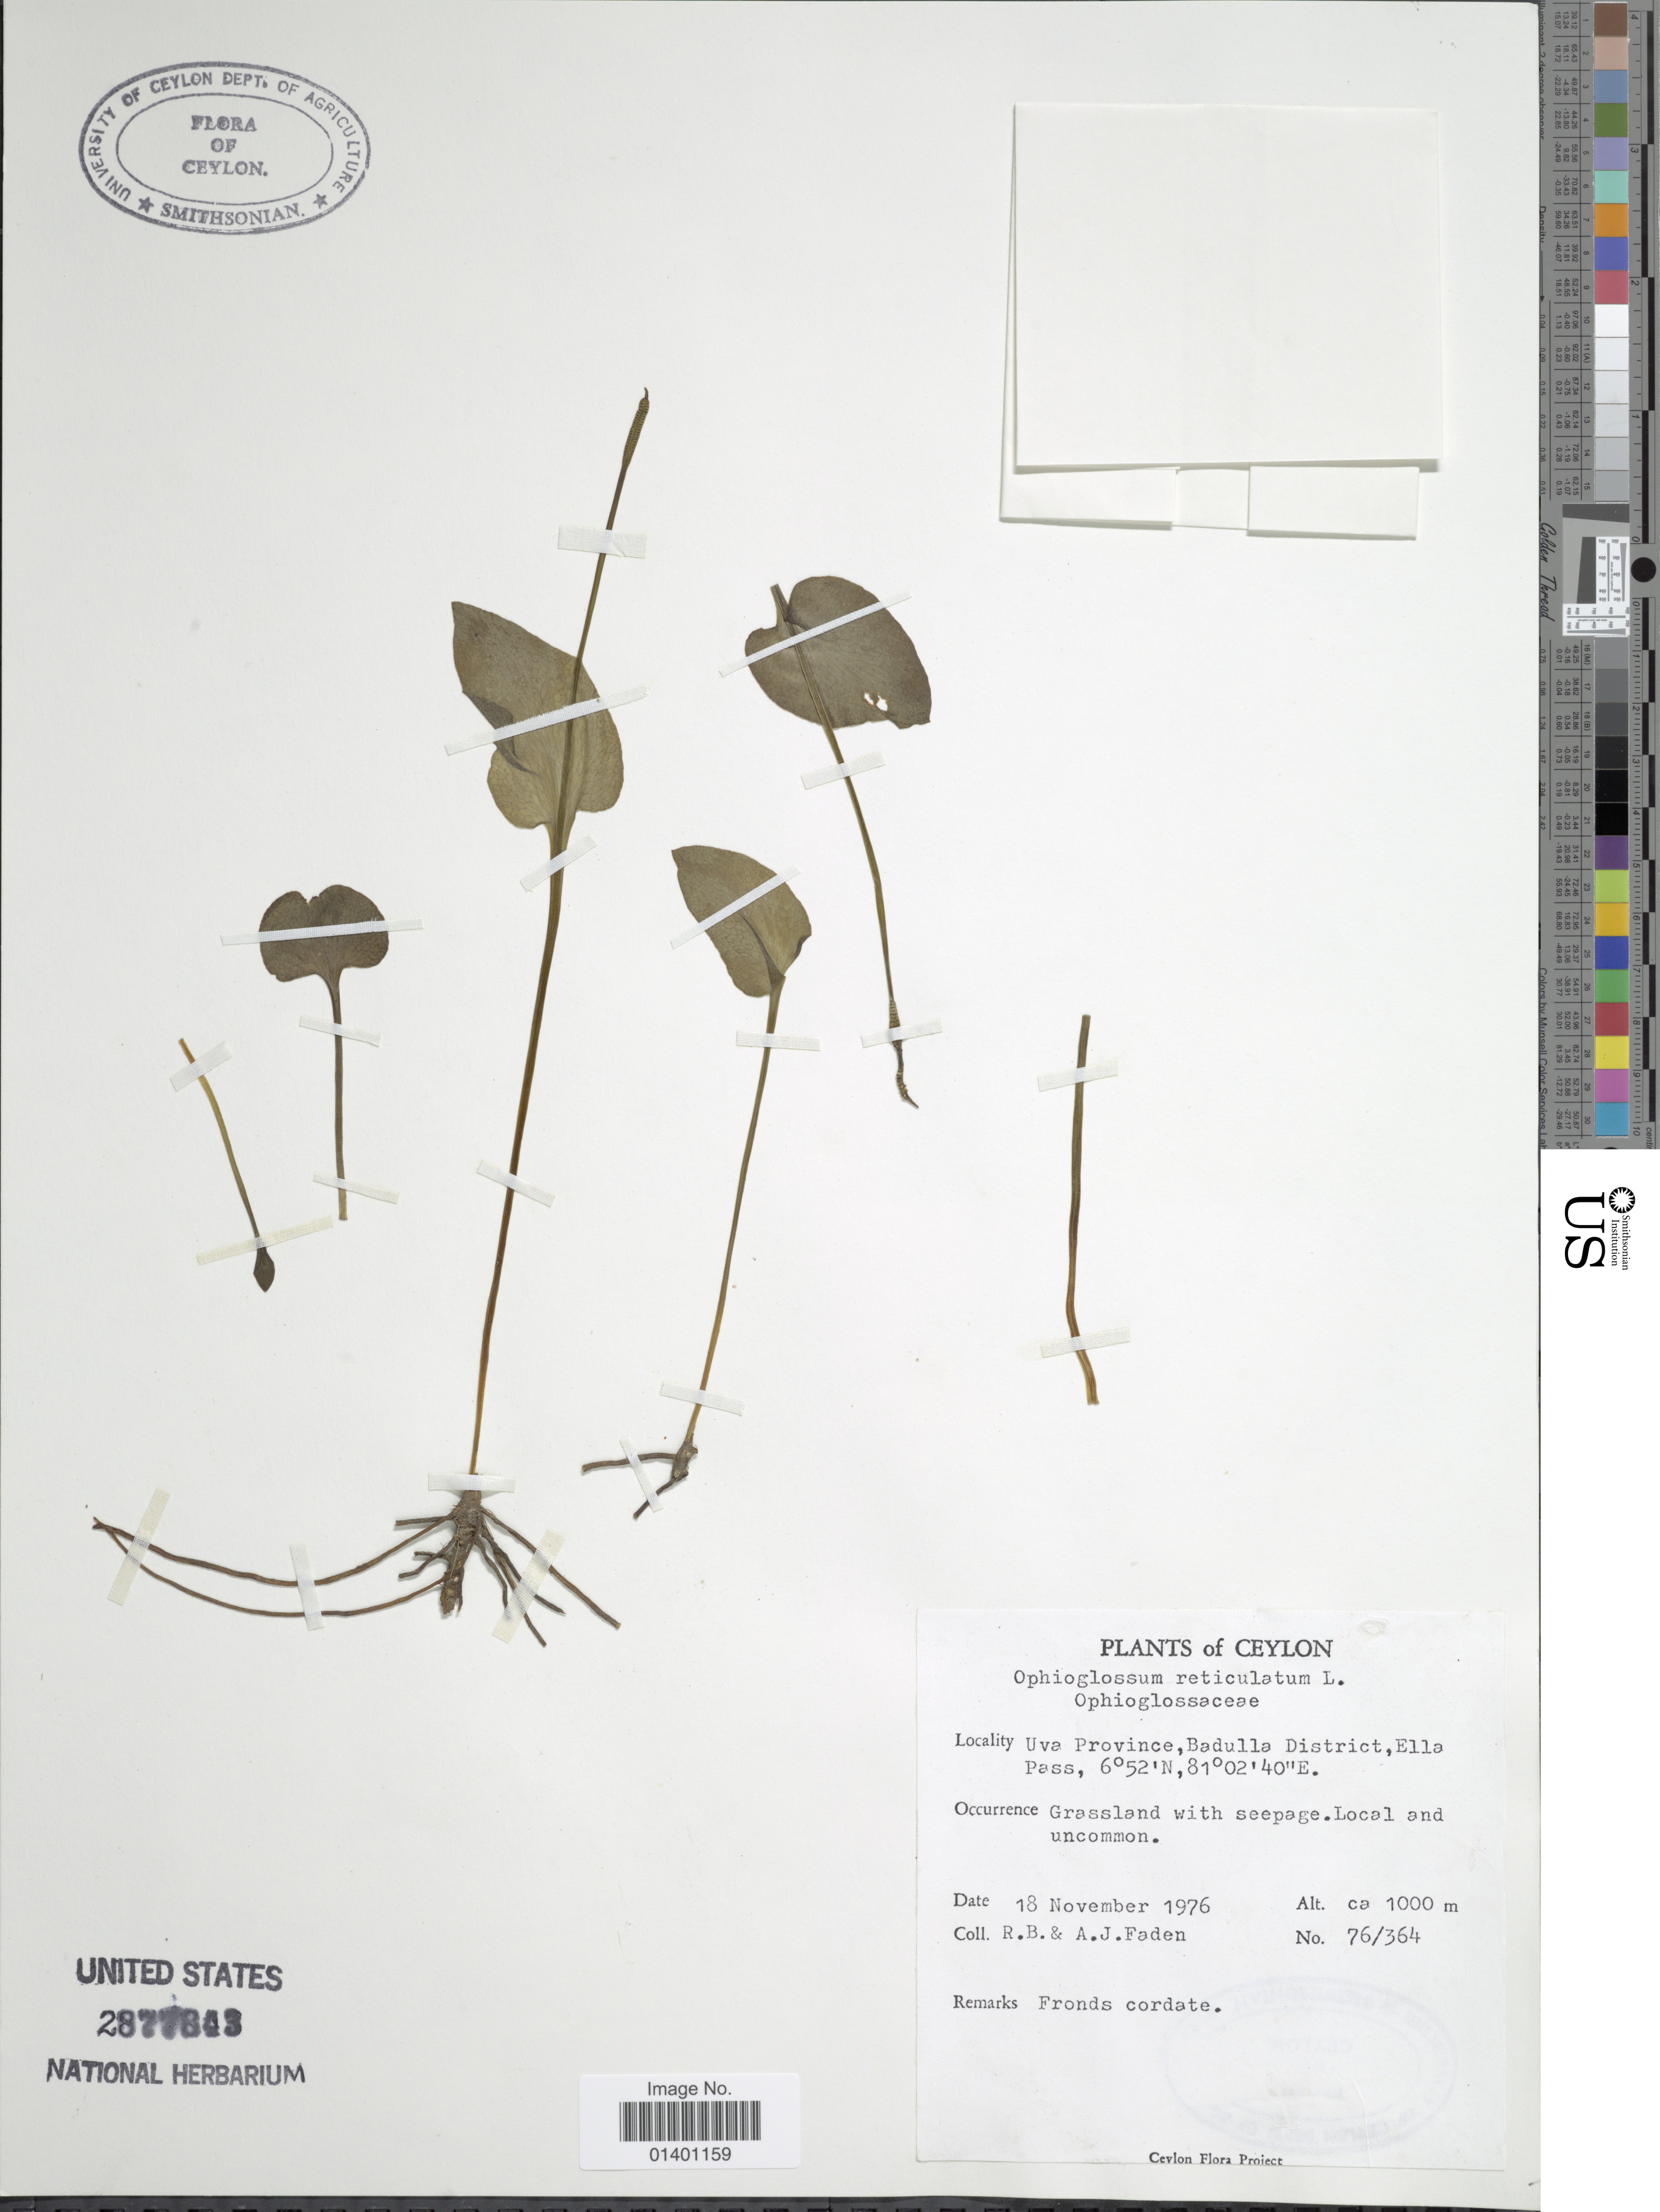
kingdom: Plantae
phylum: Tracheophyta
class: Polypodiopsida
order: Ophioglossales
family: Ophioglossaceae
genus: Ophioglossum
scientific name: Ophioglossum reticulatum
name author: L.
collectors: R. B. Faden & A. J. Faden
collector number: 76/364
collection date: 1976-11-18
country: Sri Lanka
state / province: Uva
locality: Ceylon, Badulla District, Ella Pass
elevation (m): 1000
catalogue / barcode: US 2877843